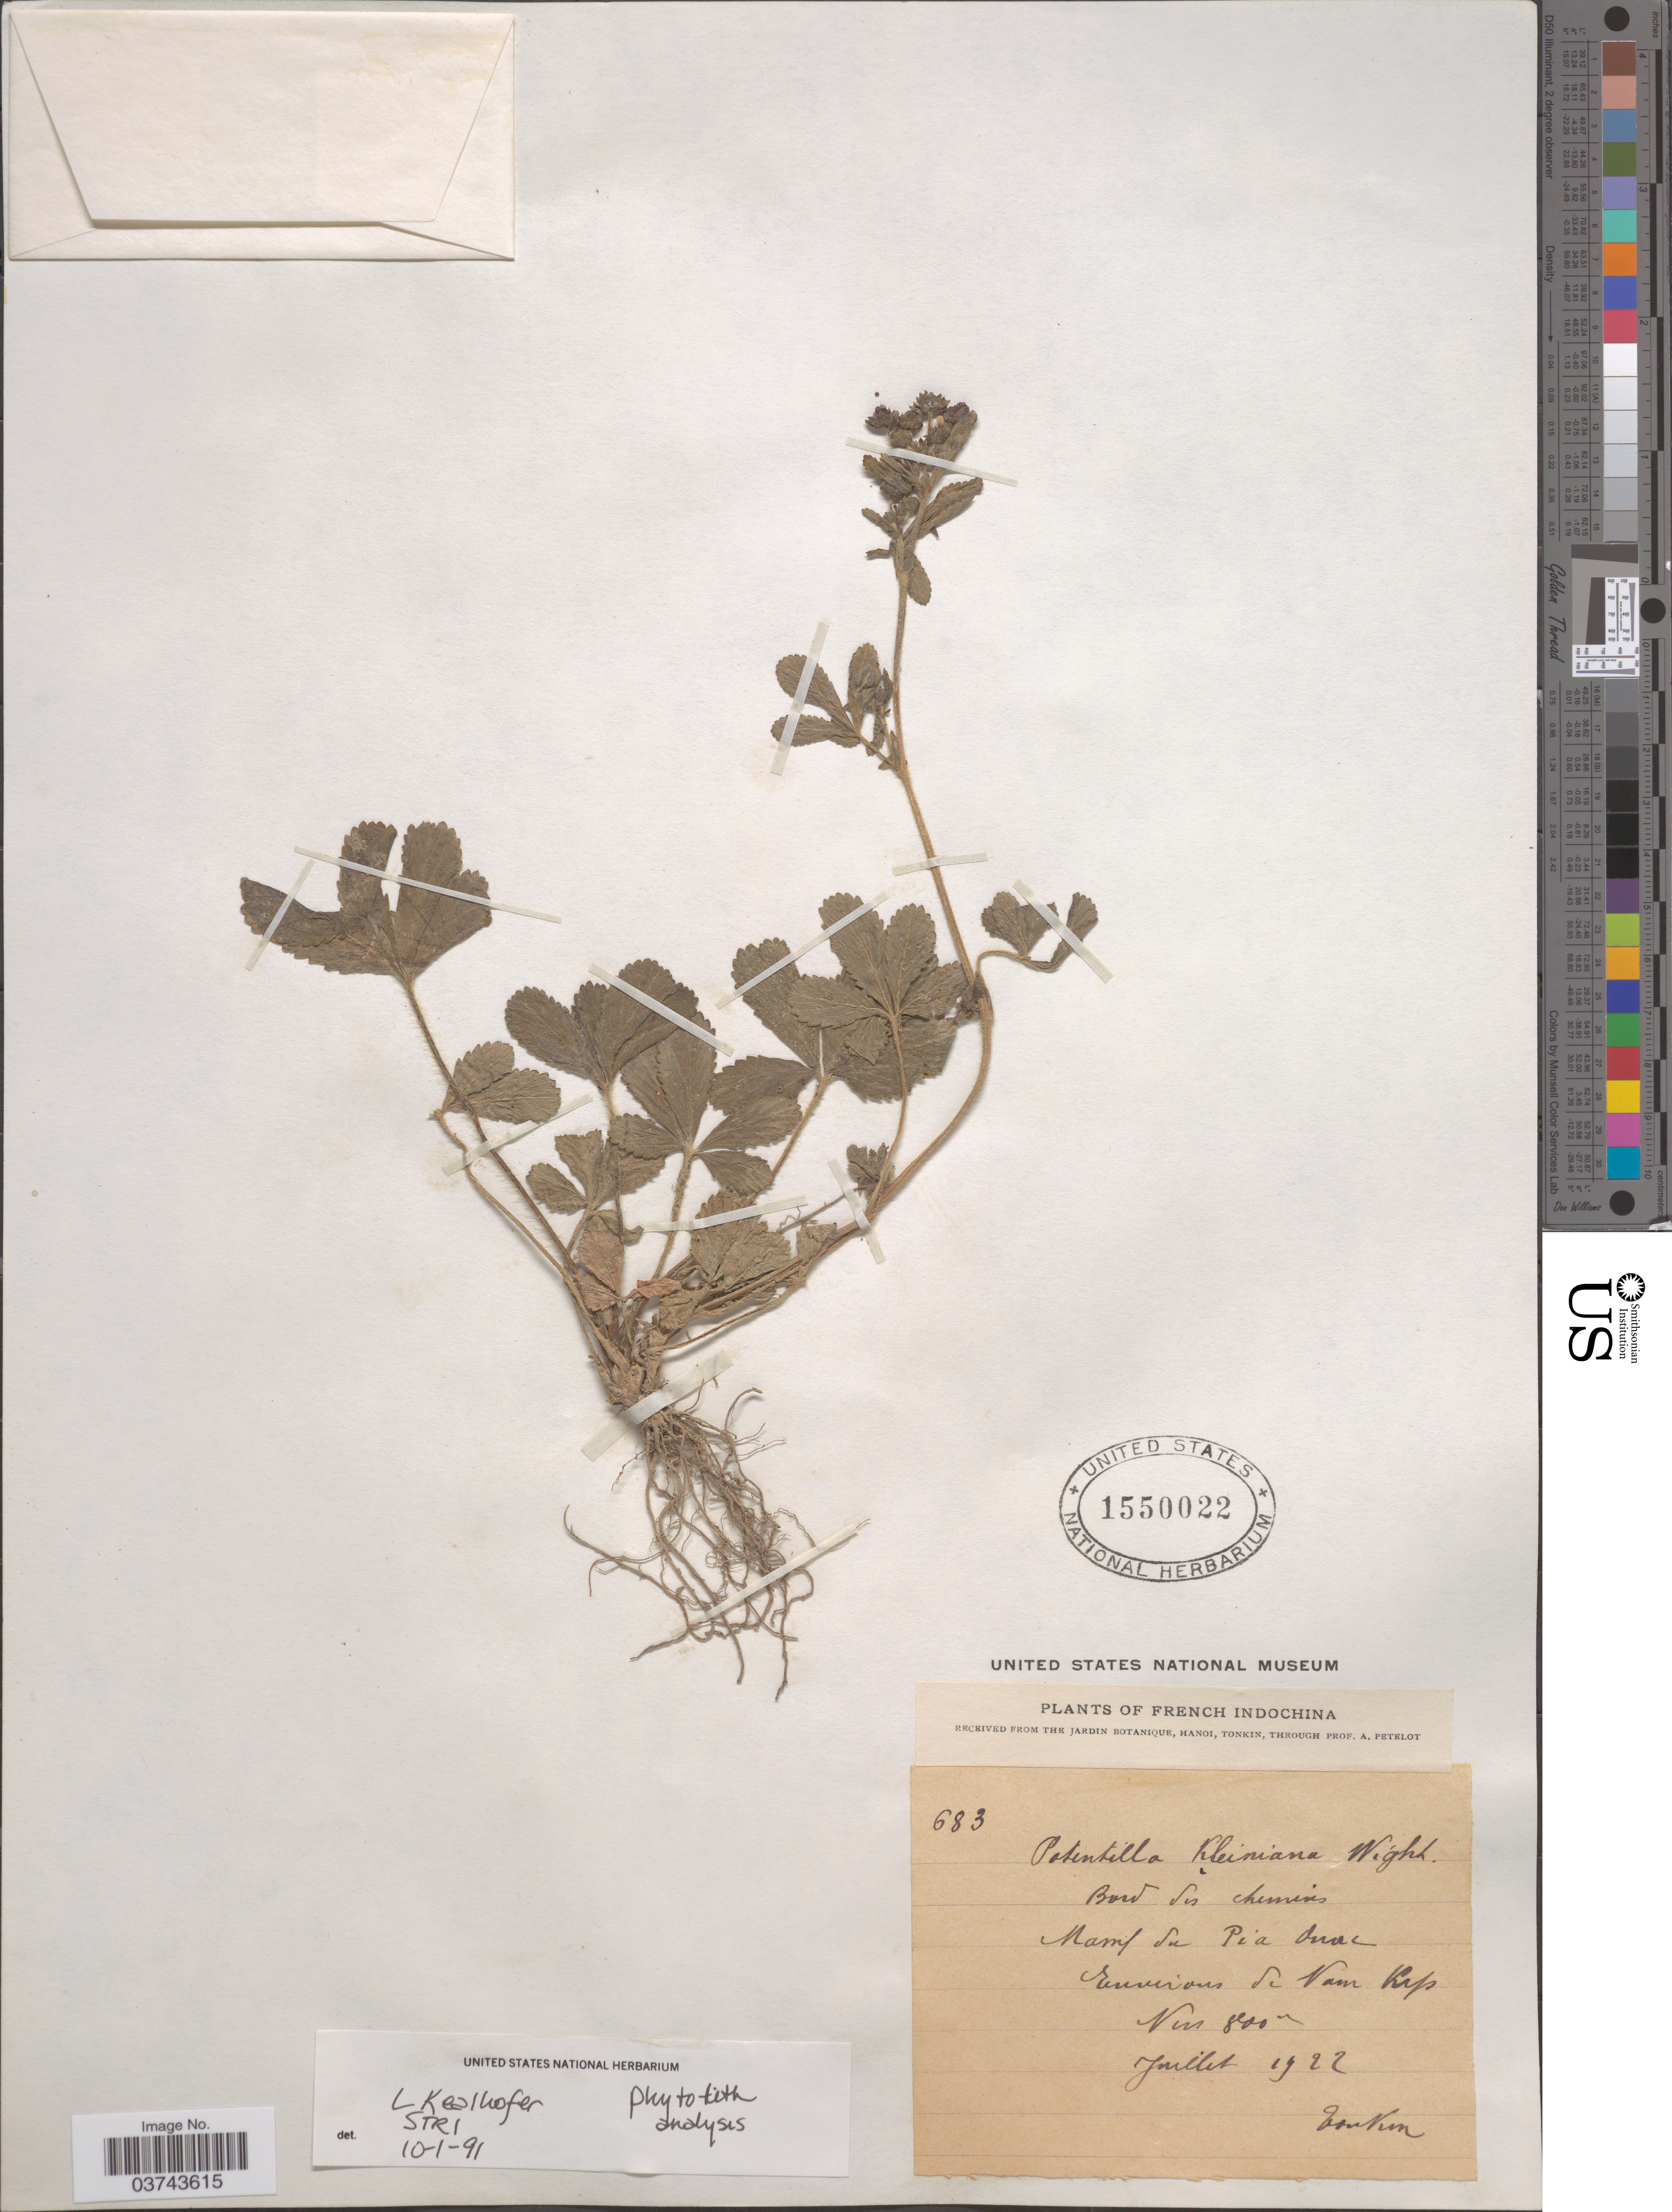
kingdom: Plantae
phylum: Tracheophyta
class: Magnoliopsida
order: Rosales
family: Rosaceae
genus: Potentilla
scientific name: Potentilla kleiniana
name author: Wight & Arn.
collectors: P. A. Pételot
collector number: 683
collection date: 1922-07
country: Vietnam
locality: French Indochina. Massif du Pia Ouoc [interpreted]. Environs de Nam Kip.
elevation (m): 800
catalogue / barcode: US 1550022